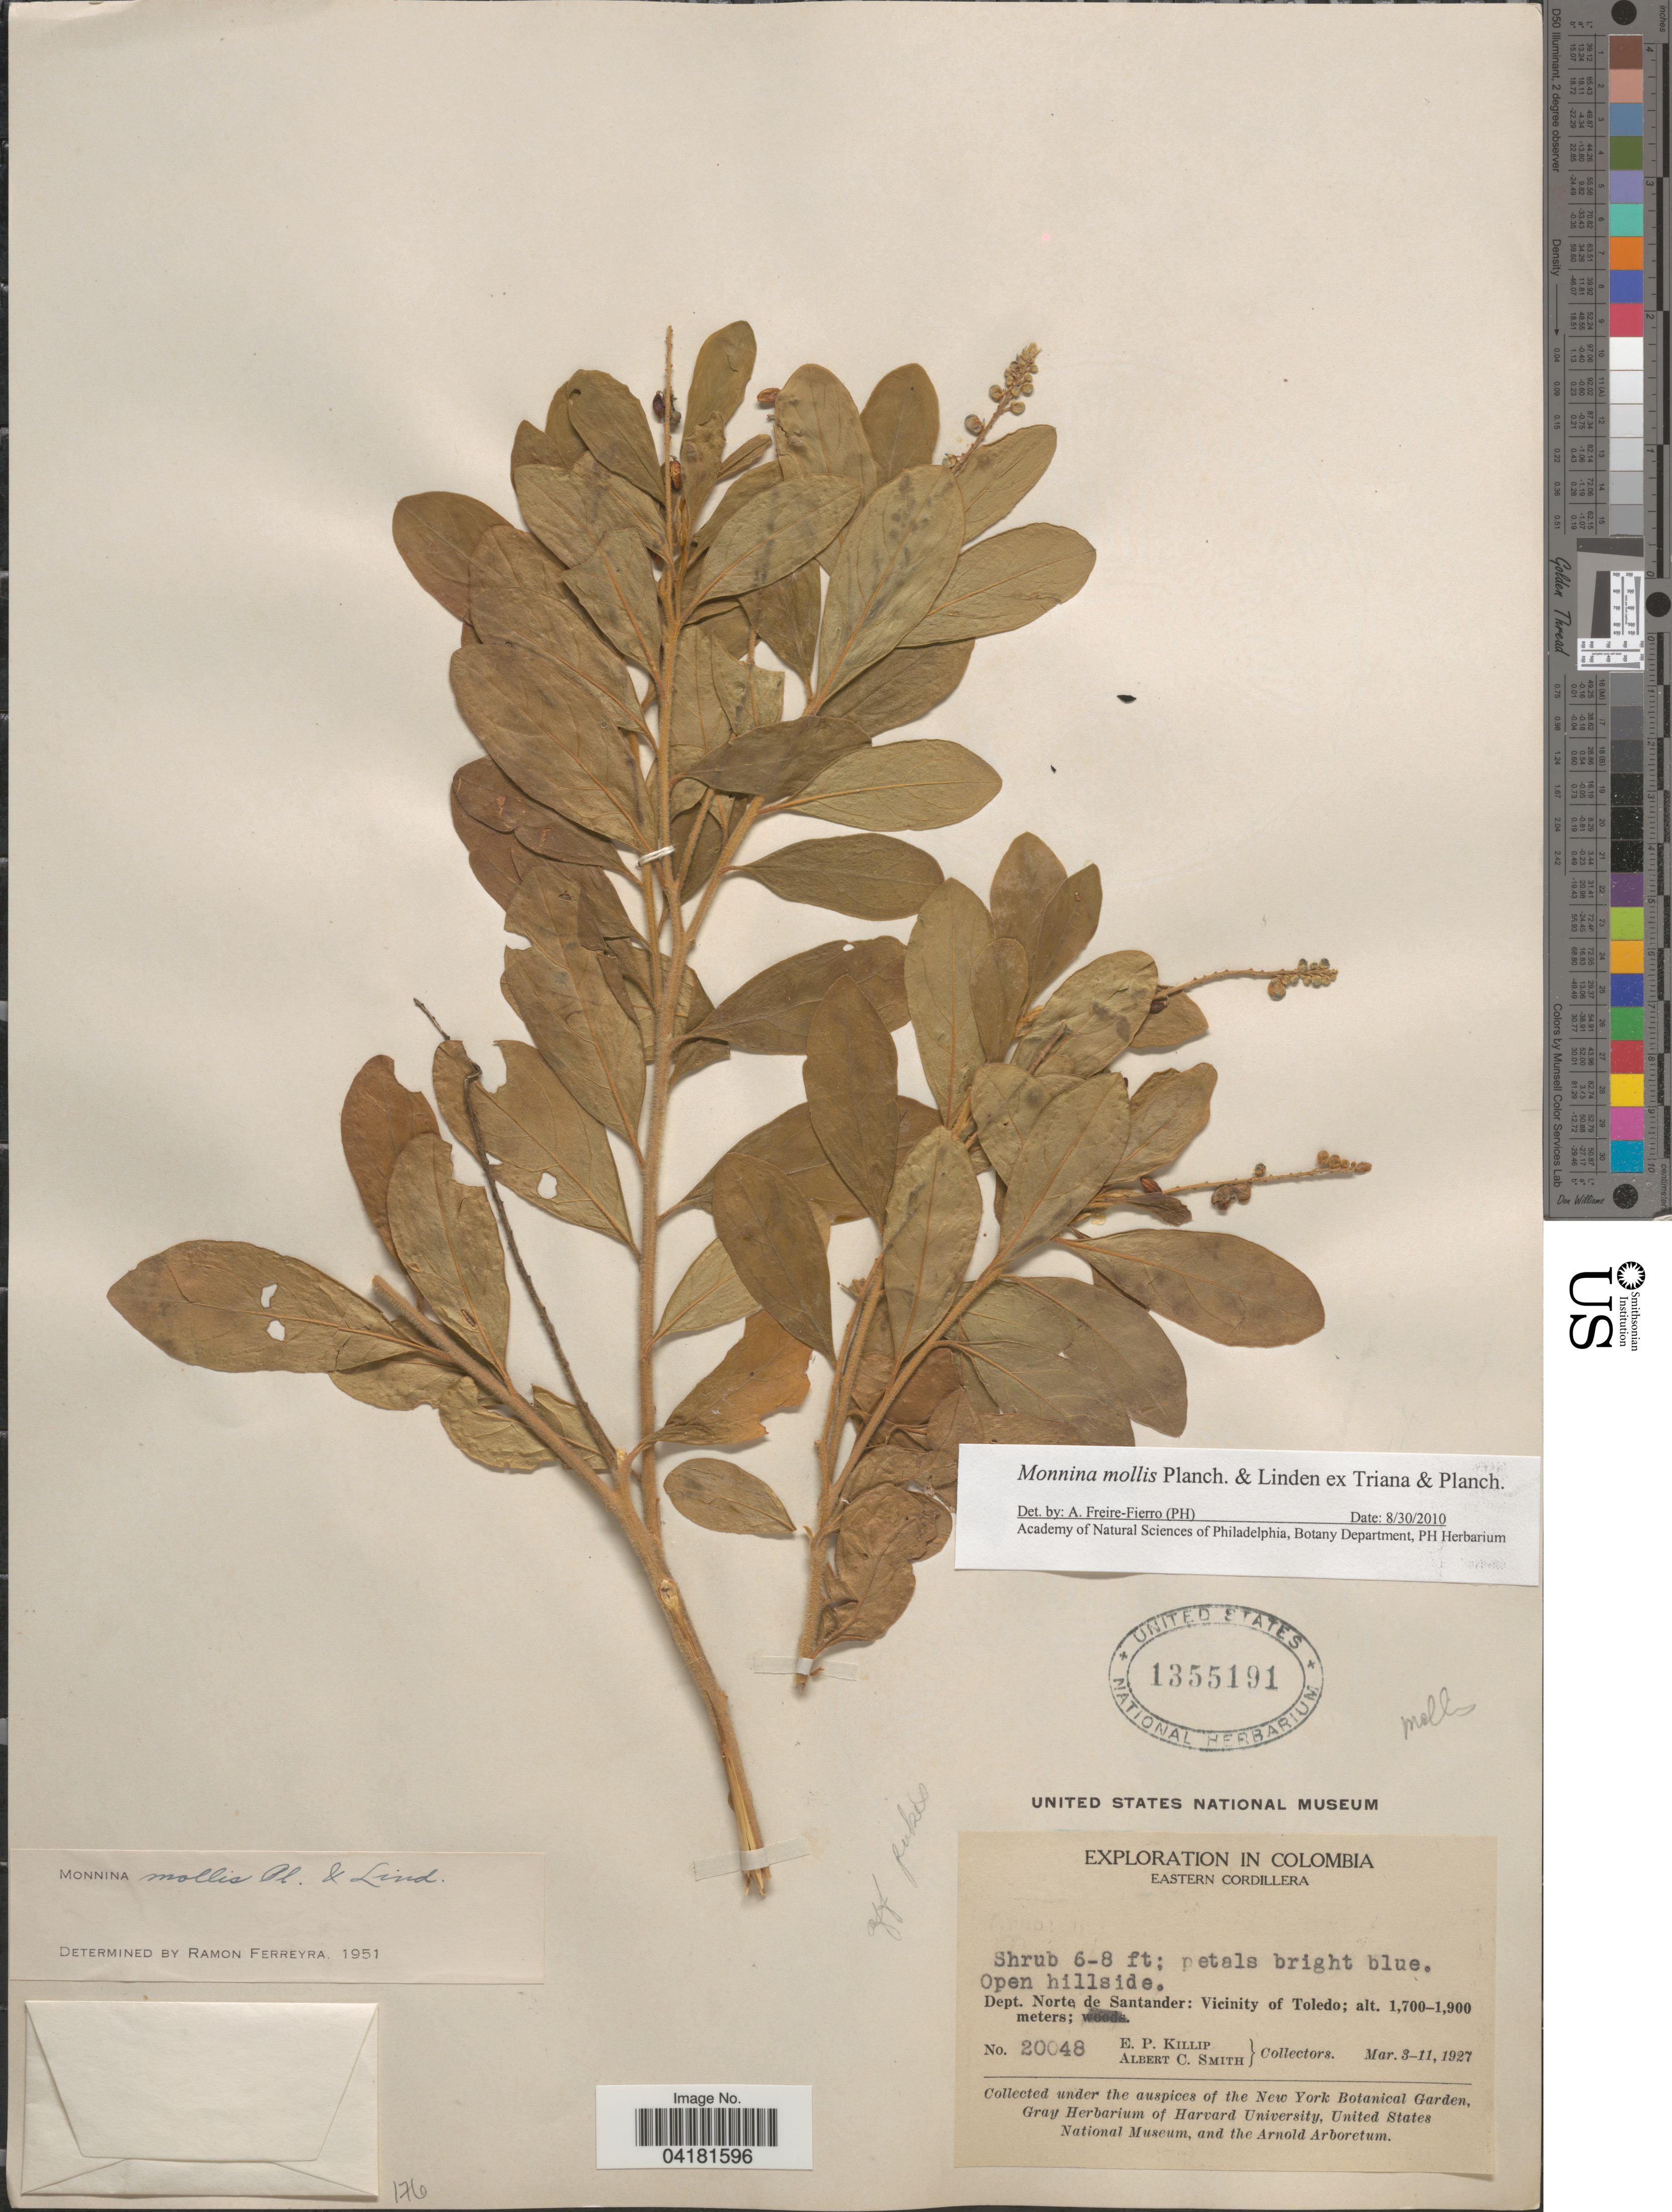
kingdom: Plantae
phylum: Tracheophyta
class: Magnoliopsida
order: Fabales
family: Polygalaceae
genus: Monnina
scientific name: Monnina mollis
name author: Planch. & Linden in Triana & Planch.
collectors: E. P. Killip & A. C. Smith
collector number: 20048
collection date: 1927-03-03/1927-03-11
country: Colombia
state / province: Norte de Santander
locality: Exploration in Colombia. Eastern Cordillera. Open hillside. Dept. Norte de Santander: Vicinity of Toledo.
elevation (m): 1700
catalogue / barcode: US 1355191